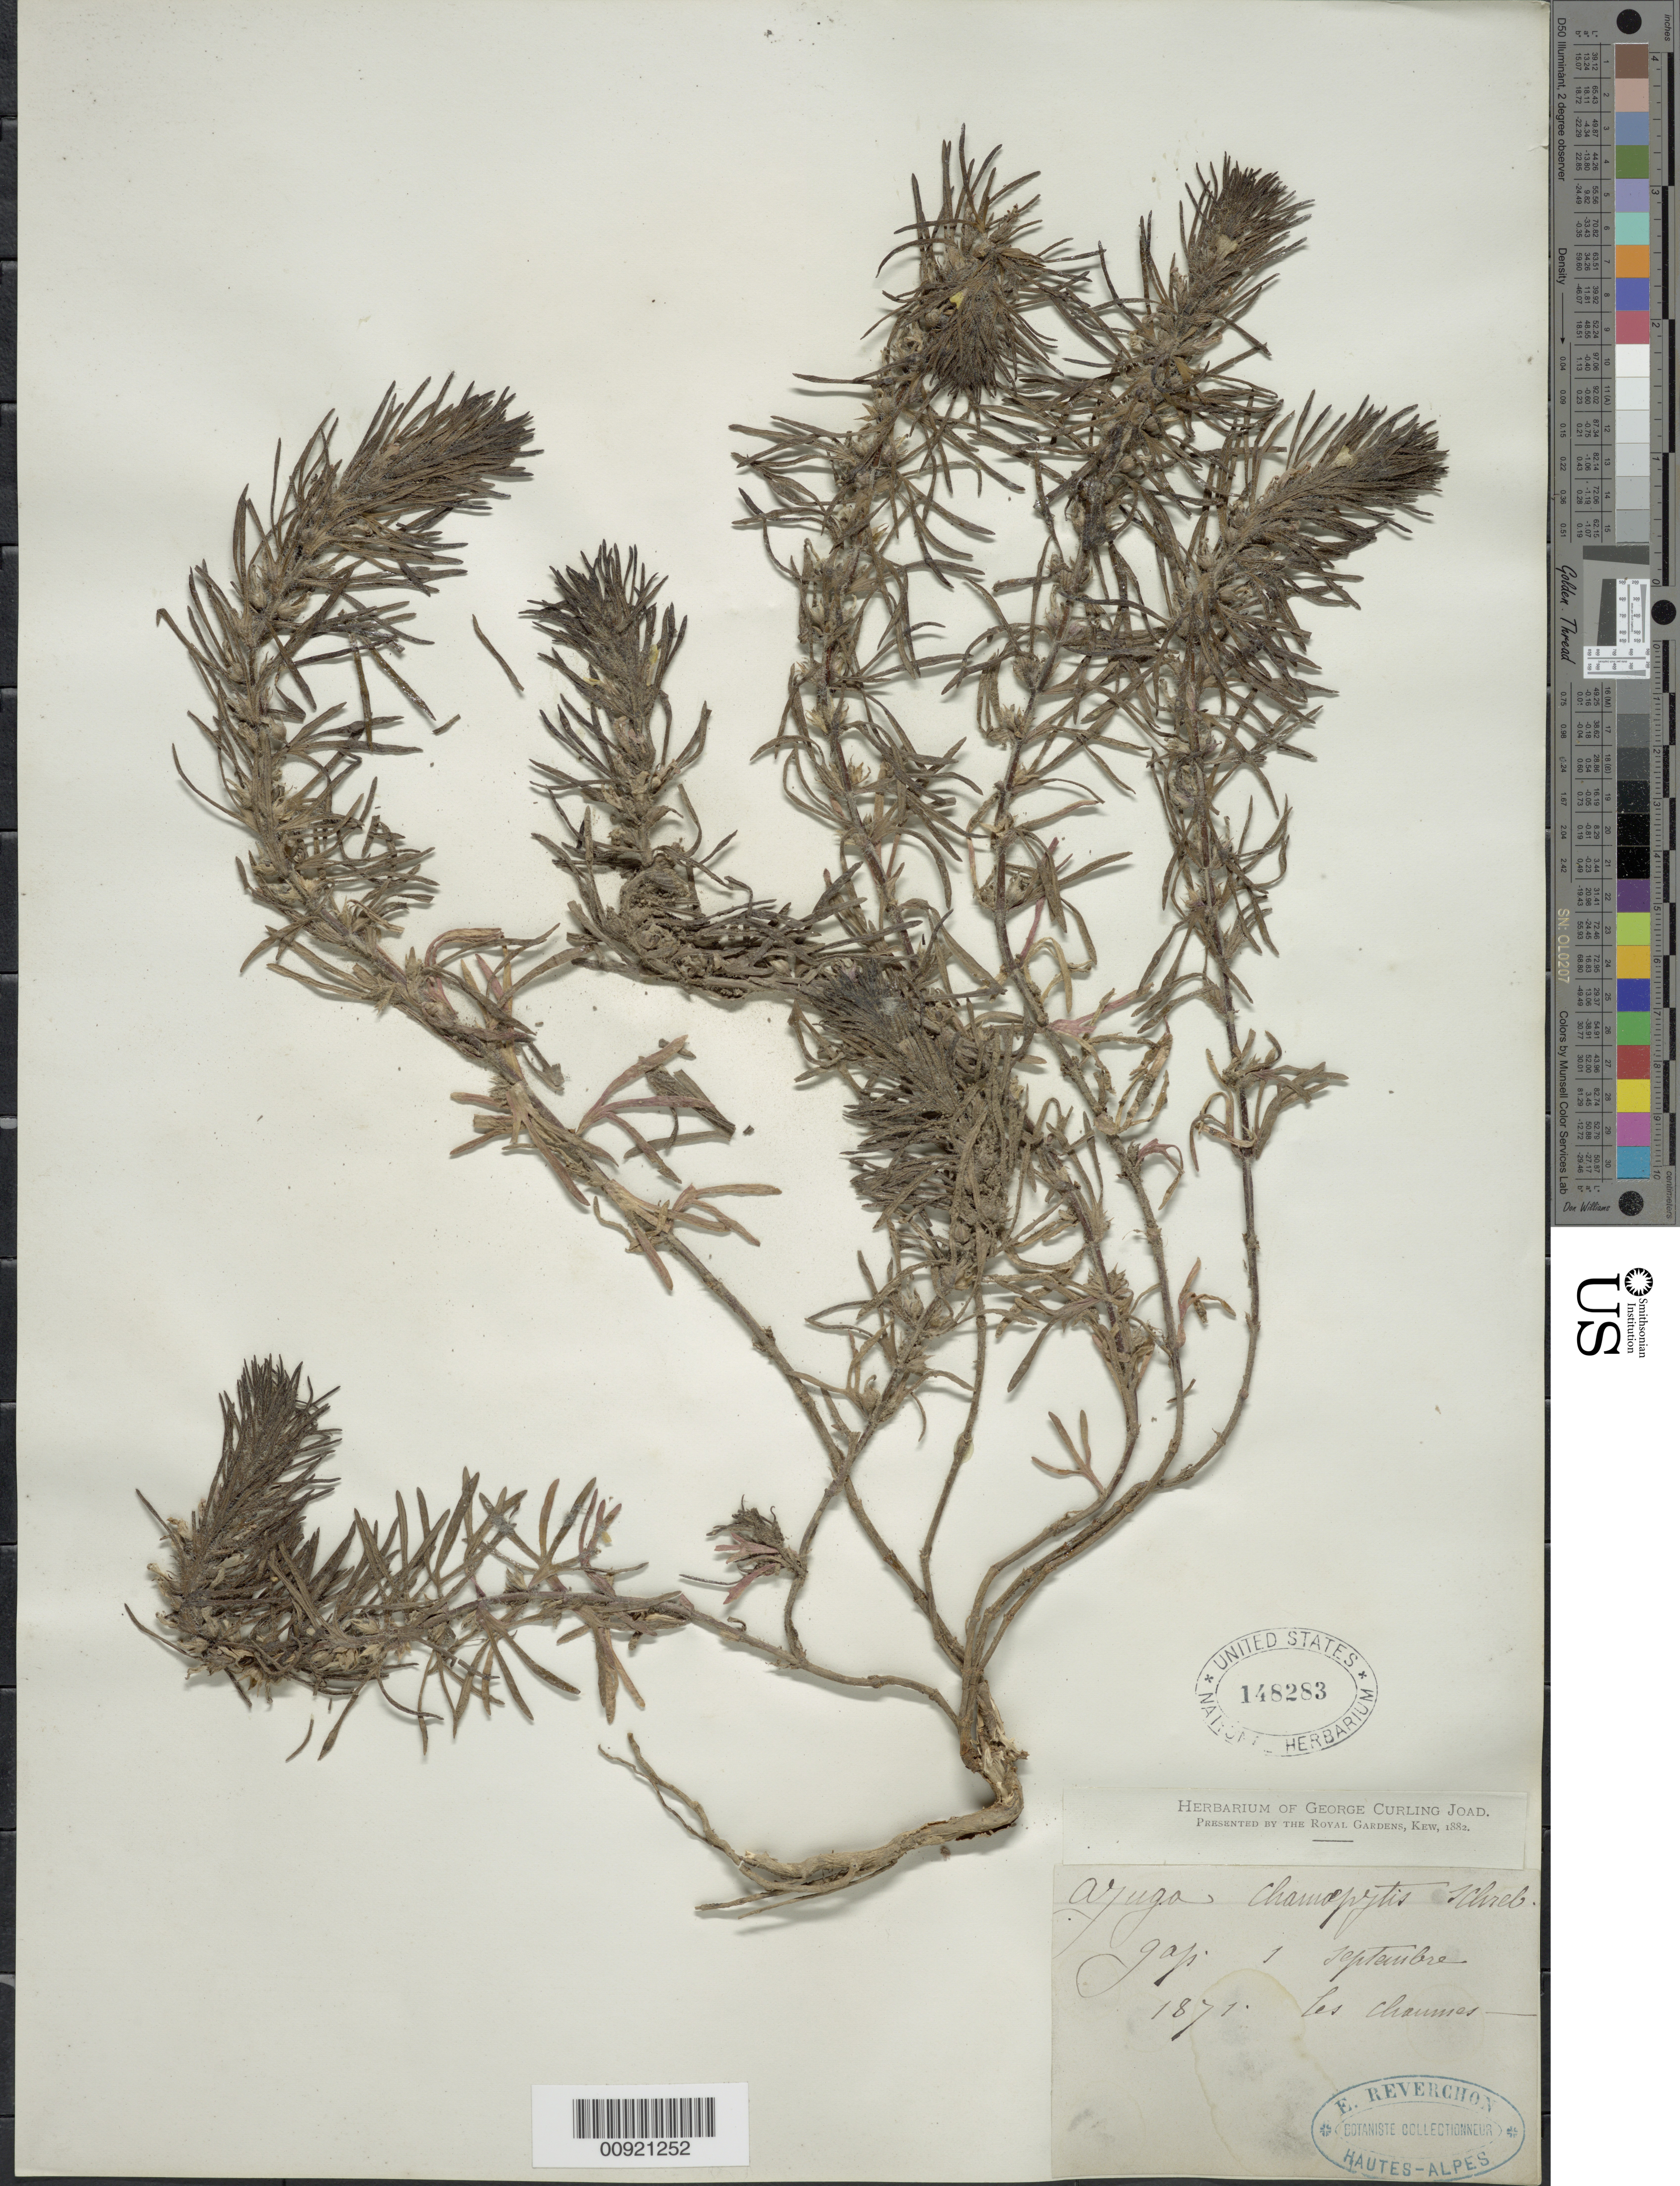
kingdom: Plantae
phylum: Tracheophyta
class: Magnoliopsida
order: Lamiales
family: Lamiaceae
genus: Ajuga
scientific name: Ajuga chamaepitys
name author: (L.) Schreb.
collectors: E. Reverchon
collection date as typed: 01 Sep 1871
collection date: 1871-09-01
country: France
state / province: Provence-Alpes-Côte d'Azur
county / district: Hautes-Alpes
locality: Gap les Chaumes.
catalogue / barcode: US 148283